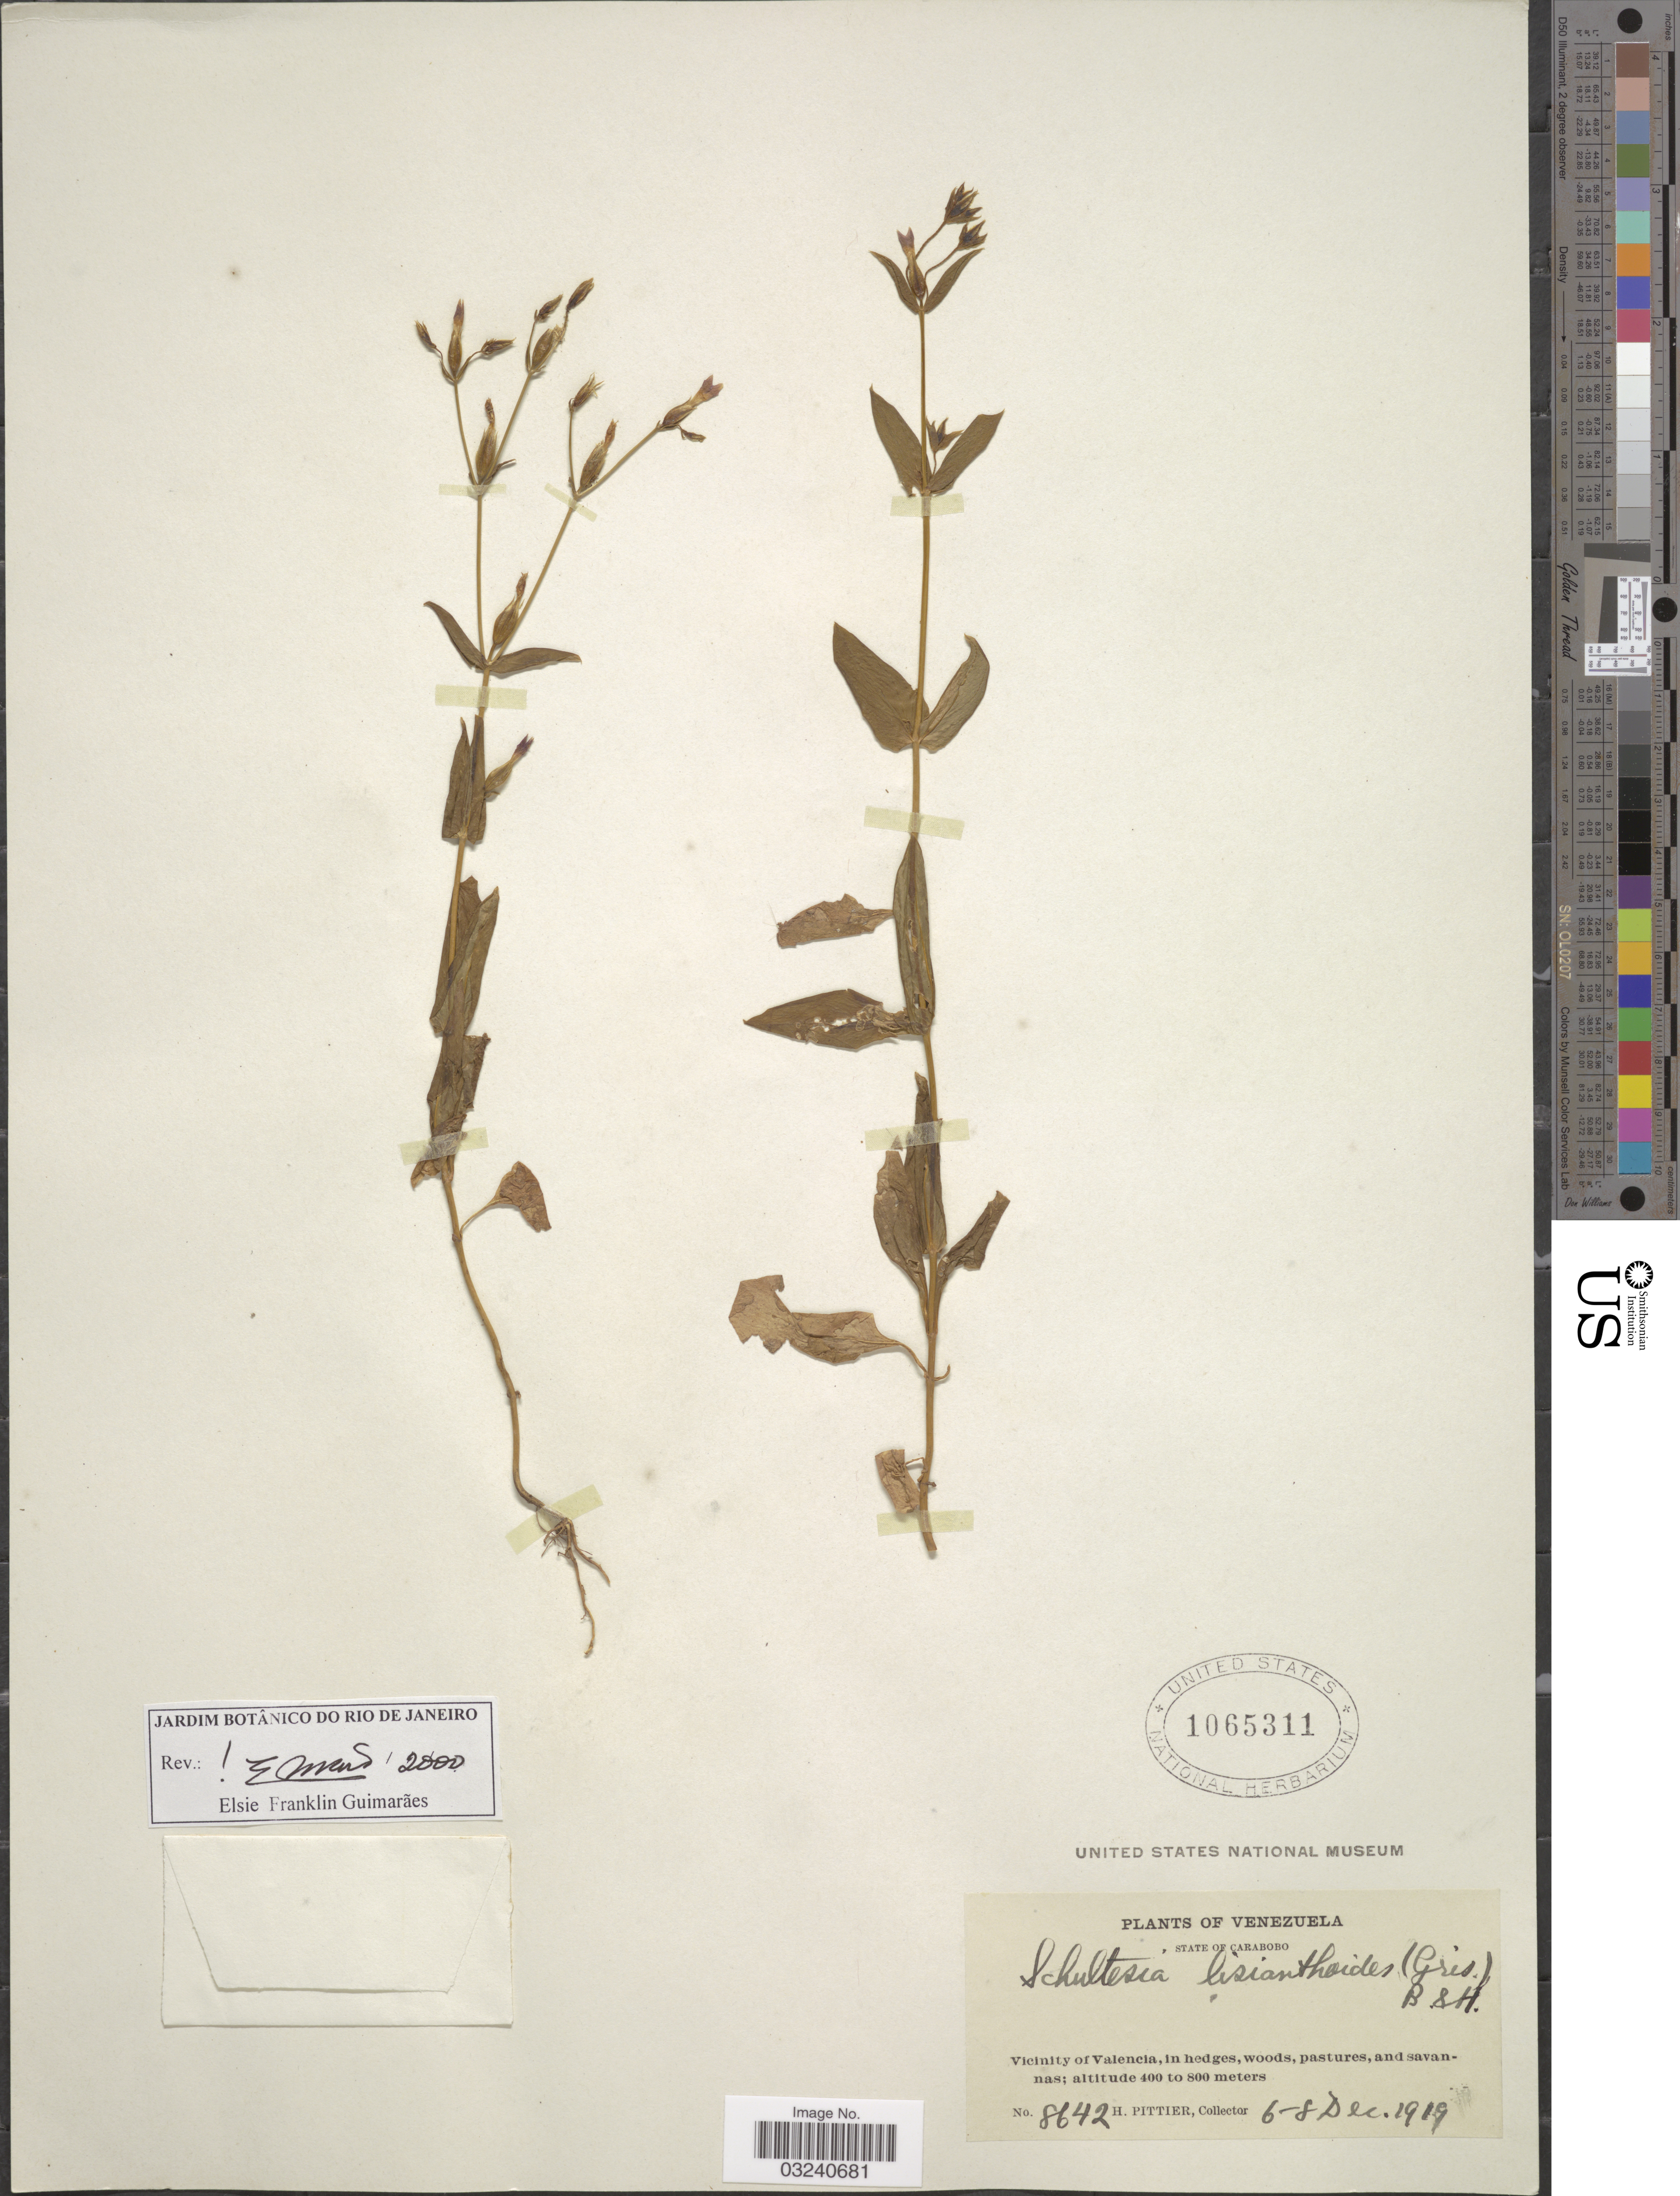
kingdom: Plantae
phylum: Tracheophyta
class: Magnoliopsida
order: Gentianales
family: Gentianaceae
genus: Schultesia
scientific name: Schultesia lisianthoides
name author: (Griseb.) Benth. & Hook. f. ex Hemsl.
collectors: H. F. Pittier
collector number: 8642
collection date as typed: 1919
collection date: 1919-12-06/1919-12-08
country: Venezuela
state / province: Carabobo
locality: Vicinity of Valencia.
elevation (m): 400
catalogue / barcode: US 1065311